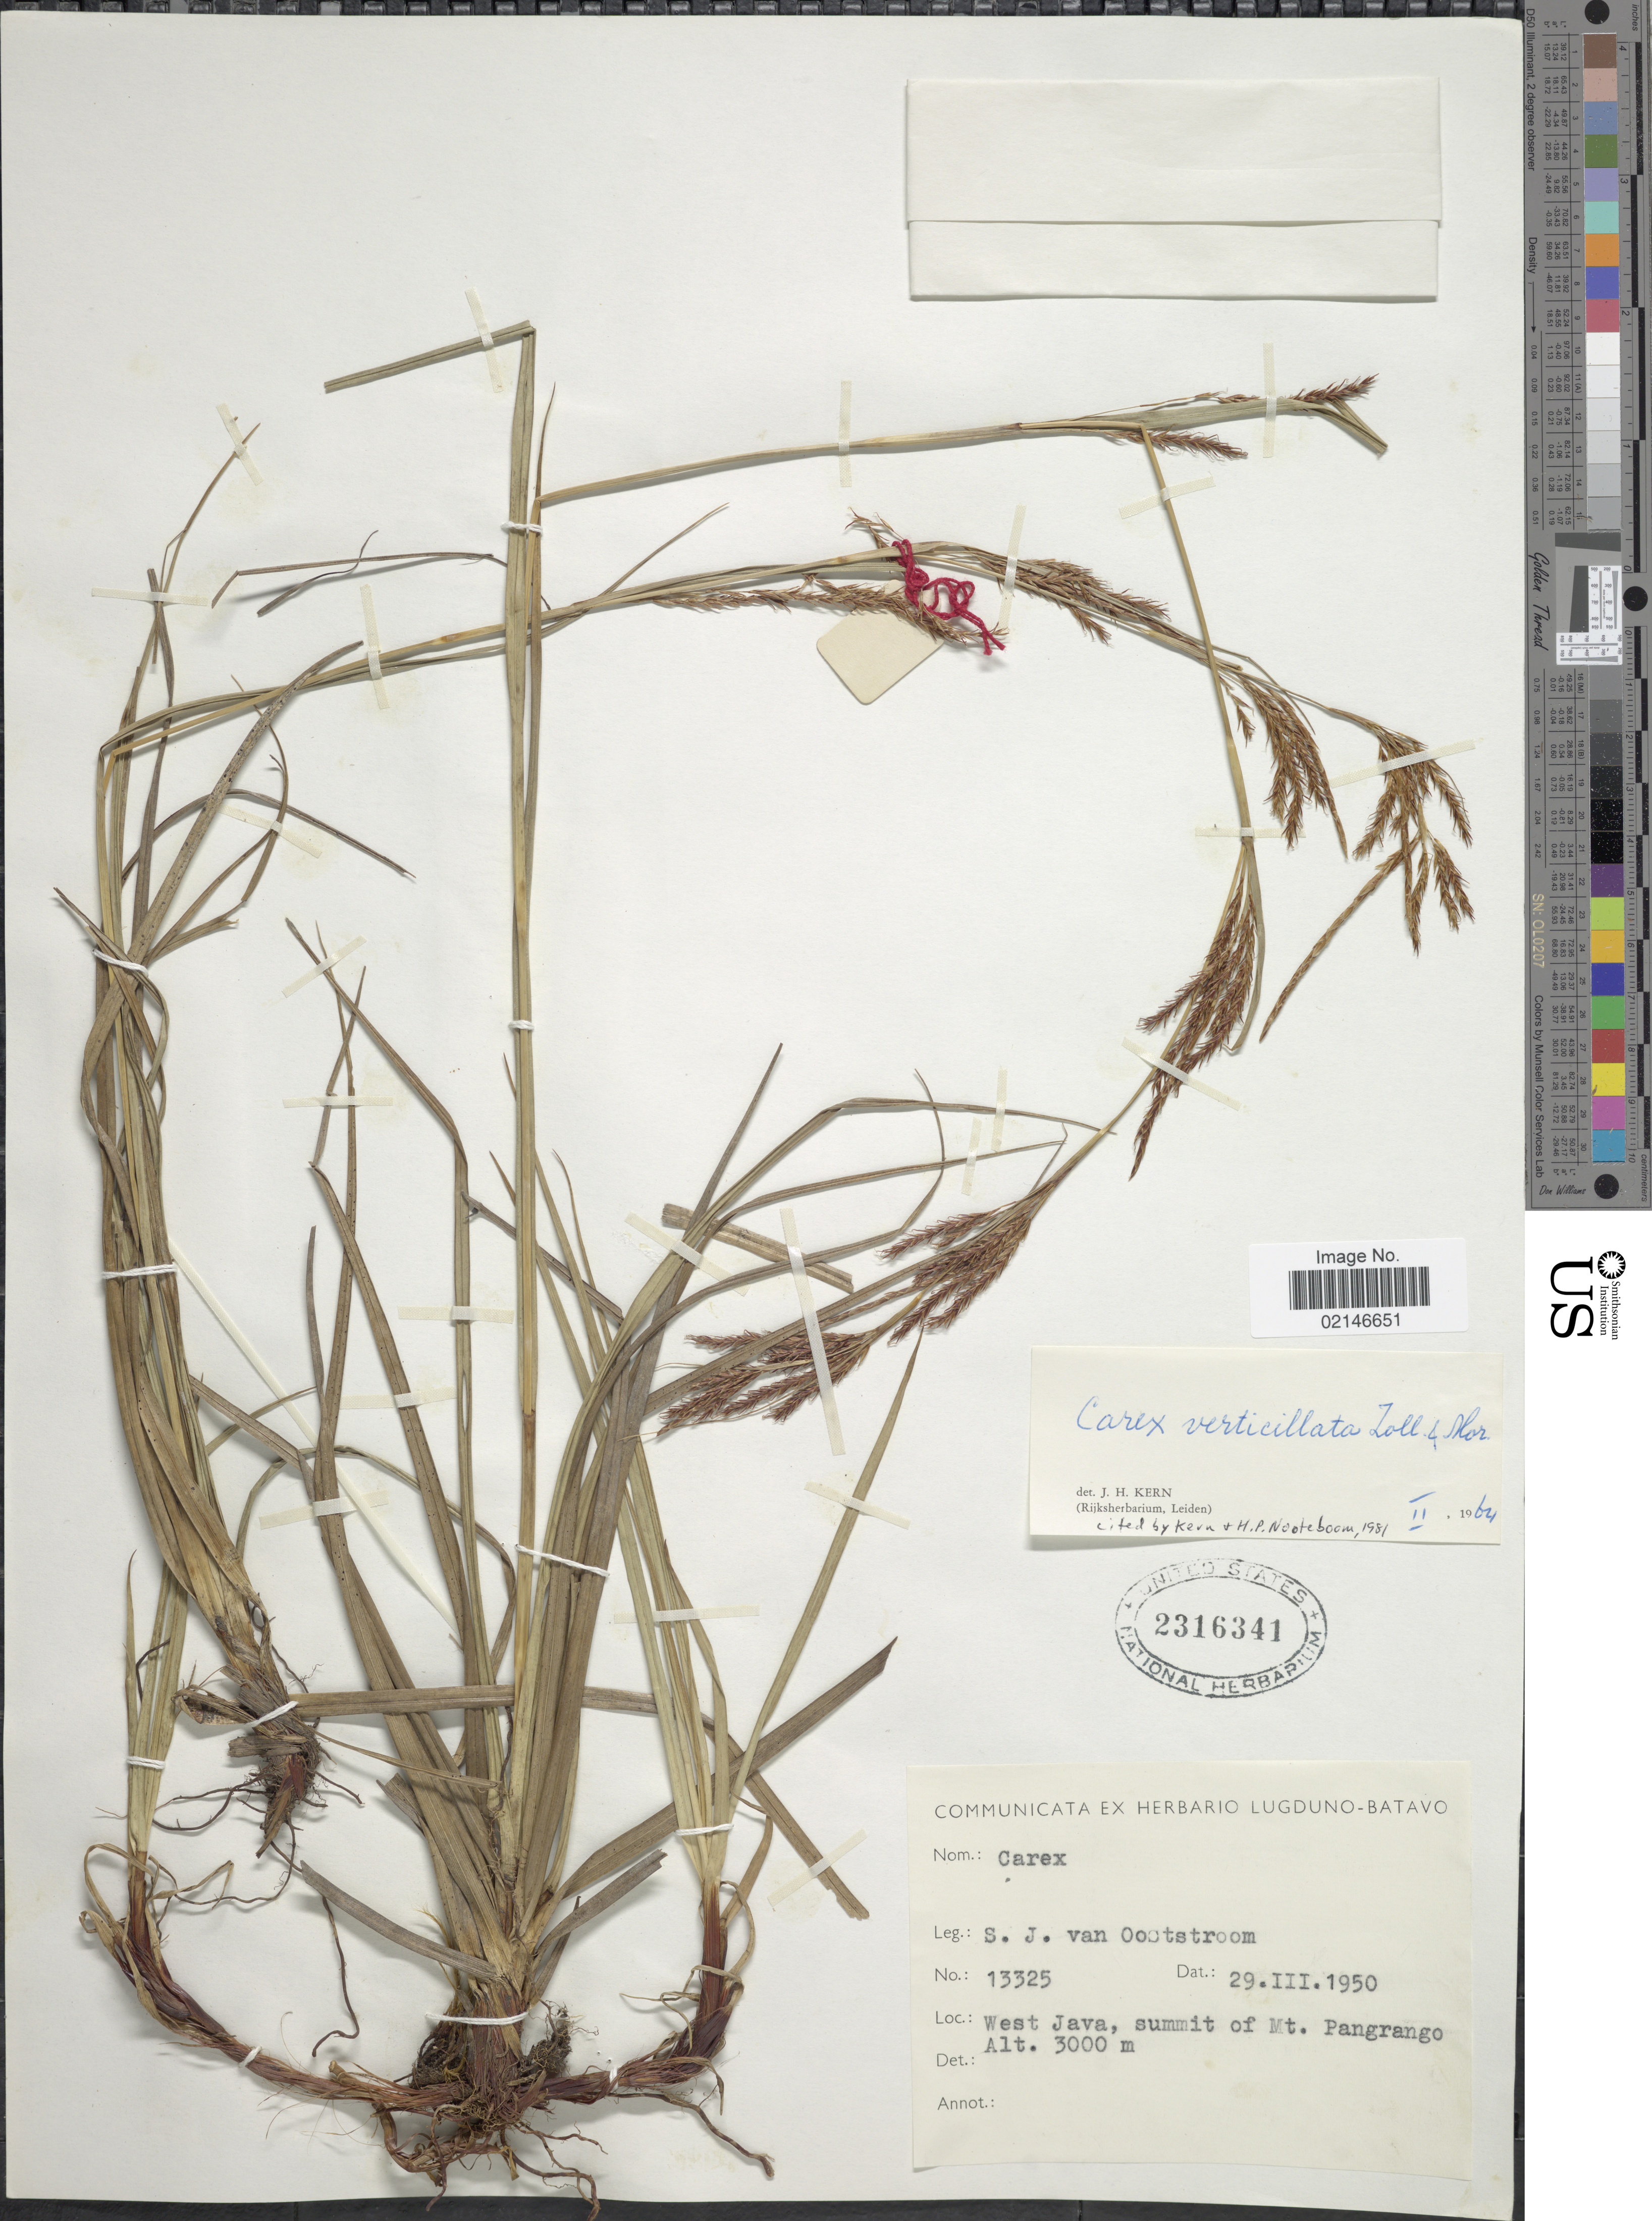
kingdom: Plantae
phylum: Tracheophyta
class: Liliopsida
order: Poales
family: Cyperaceae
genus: Carex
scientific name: Carex verticillata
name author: Zoll. & Moritzi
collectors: S. J. van Ooststroom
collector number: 13325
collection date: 1950-03-29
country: Indonesia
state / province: Java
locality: West Java, summit of Mt. Pangrango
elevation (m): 3000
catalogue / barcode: US 2316341